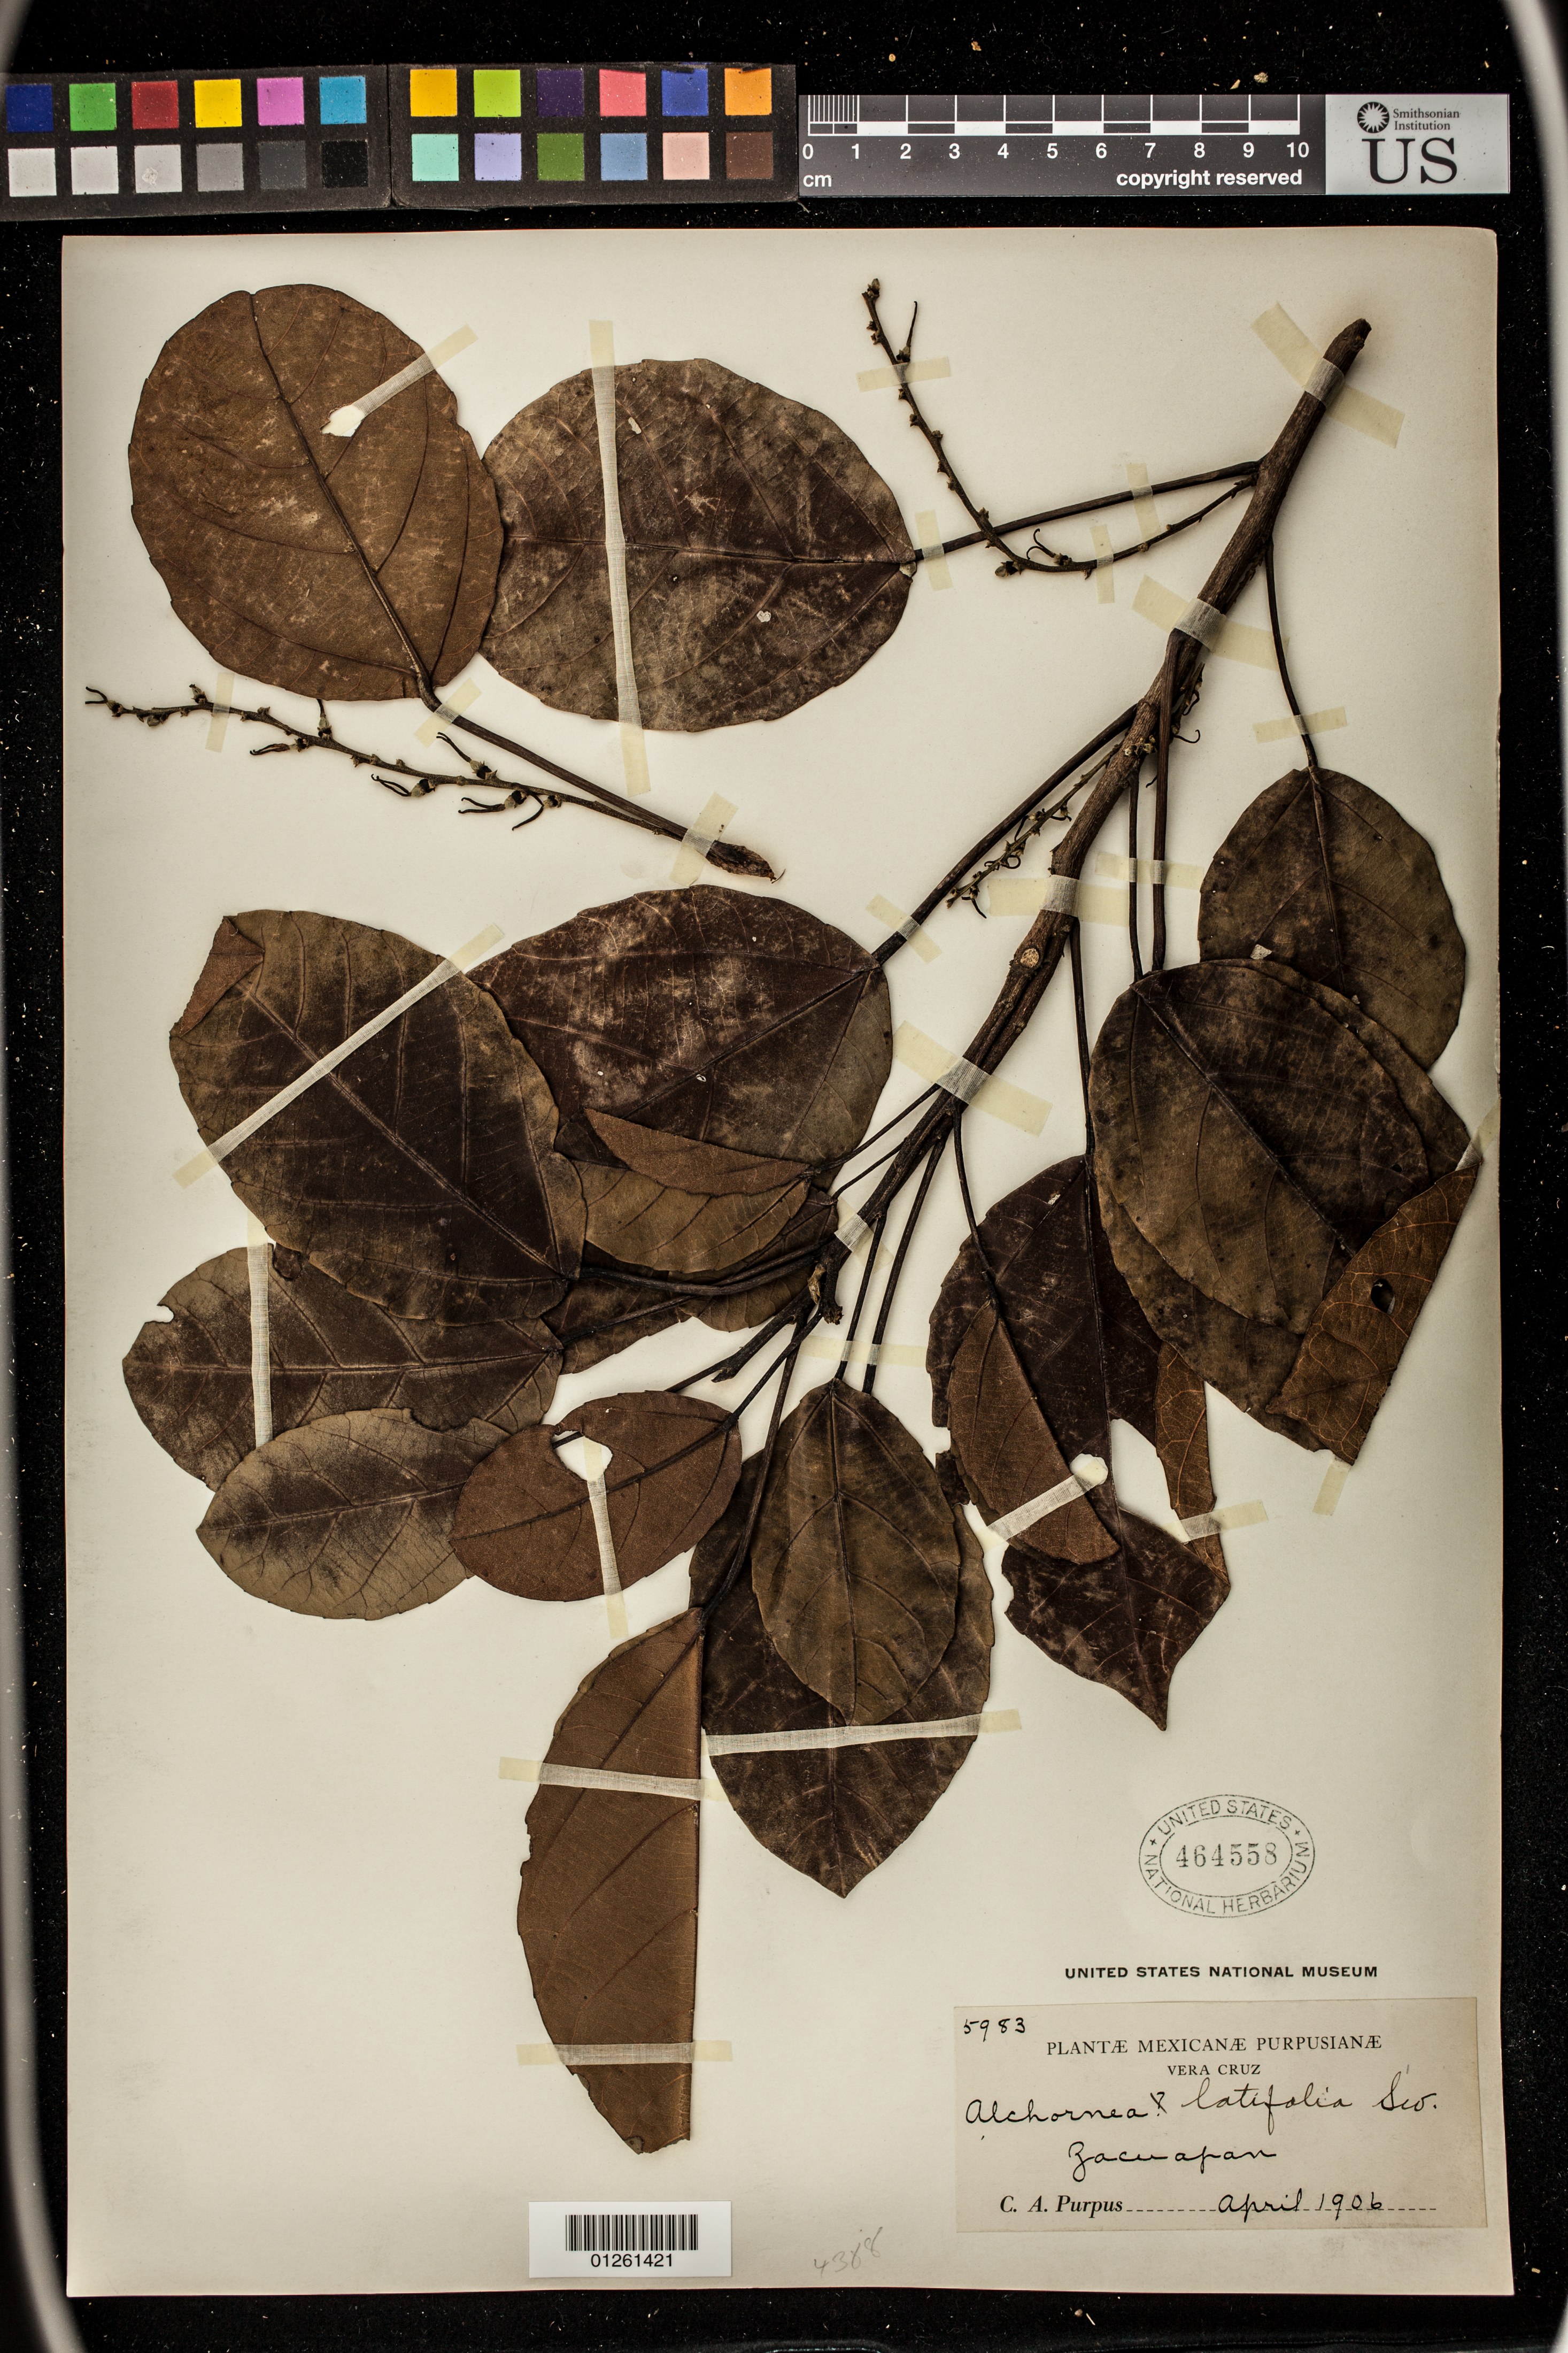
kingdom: Plantae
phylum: Tracheophyta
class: Magnoliopsida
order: Malpighiales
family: Euphorbiaceae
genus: Alchornea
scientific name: Alchornea latifolia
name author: Sw.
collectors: C. A. Purpus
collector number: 5983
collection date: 1906-04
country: Mexico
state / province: Veracruz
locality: Zacuapan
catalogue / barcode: US 464558